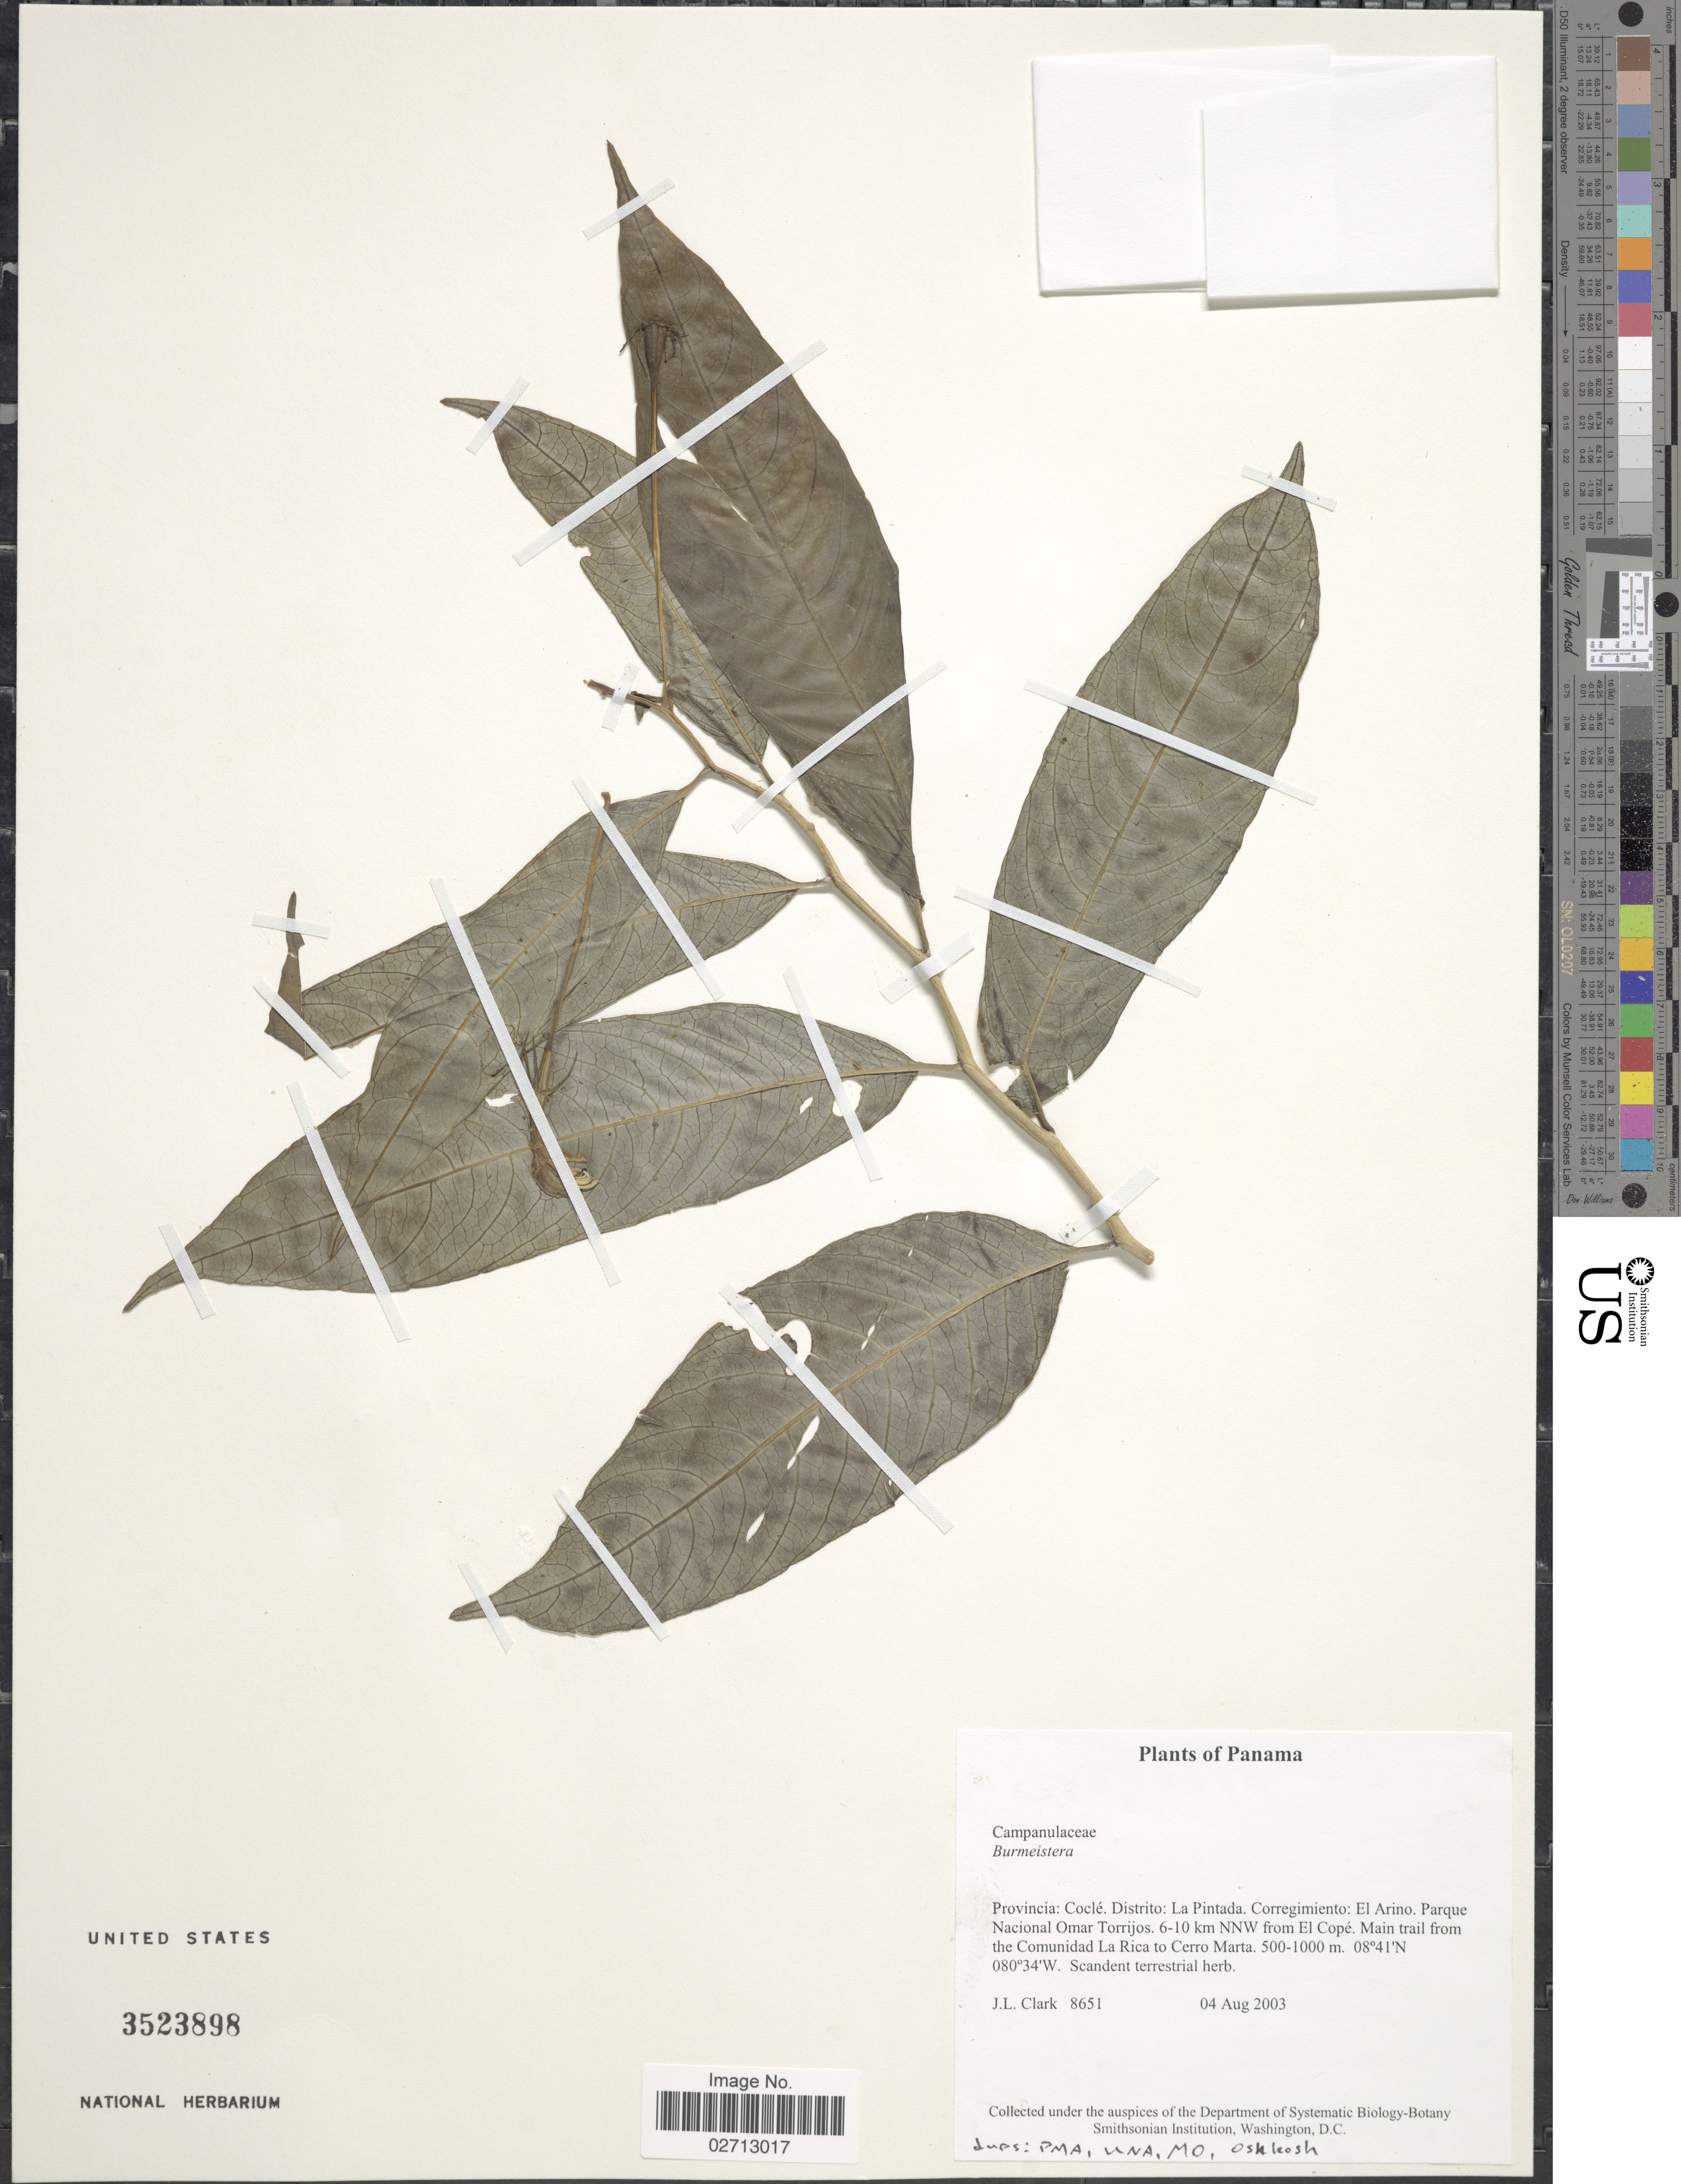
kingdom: Plantae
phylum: Tracheophyta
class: Magnoliopsida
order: Asterales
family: Campanulaceae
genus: Burmeistera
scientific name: Burmeistera sp.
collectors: J. L. Clark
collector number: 8651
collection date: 2003-08-04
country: Panama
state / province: Coclé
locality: Distrito: La Pintada. Corregimiento: El Arino, Parque Nacional Omar Torrijos, 6-10 km NNW from El Cope. Main trail from the Comunidad La Rica to Cerro Marta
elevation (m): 500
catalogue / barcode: US 3523898